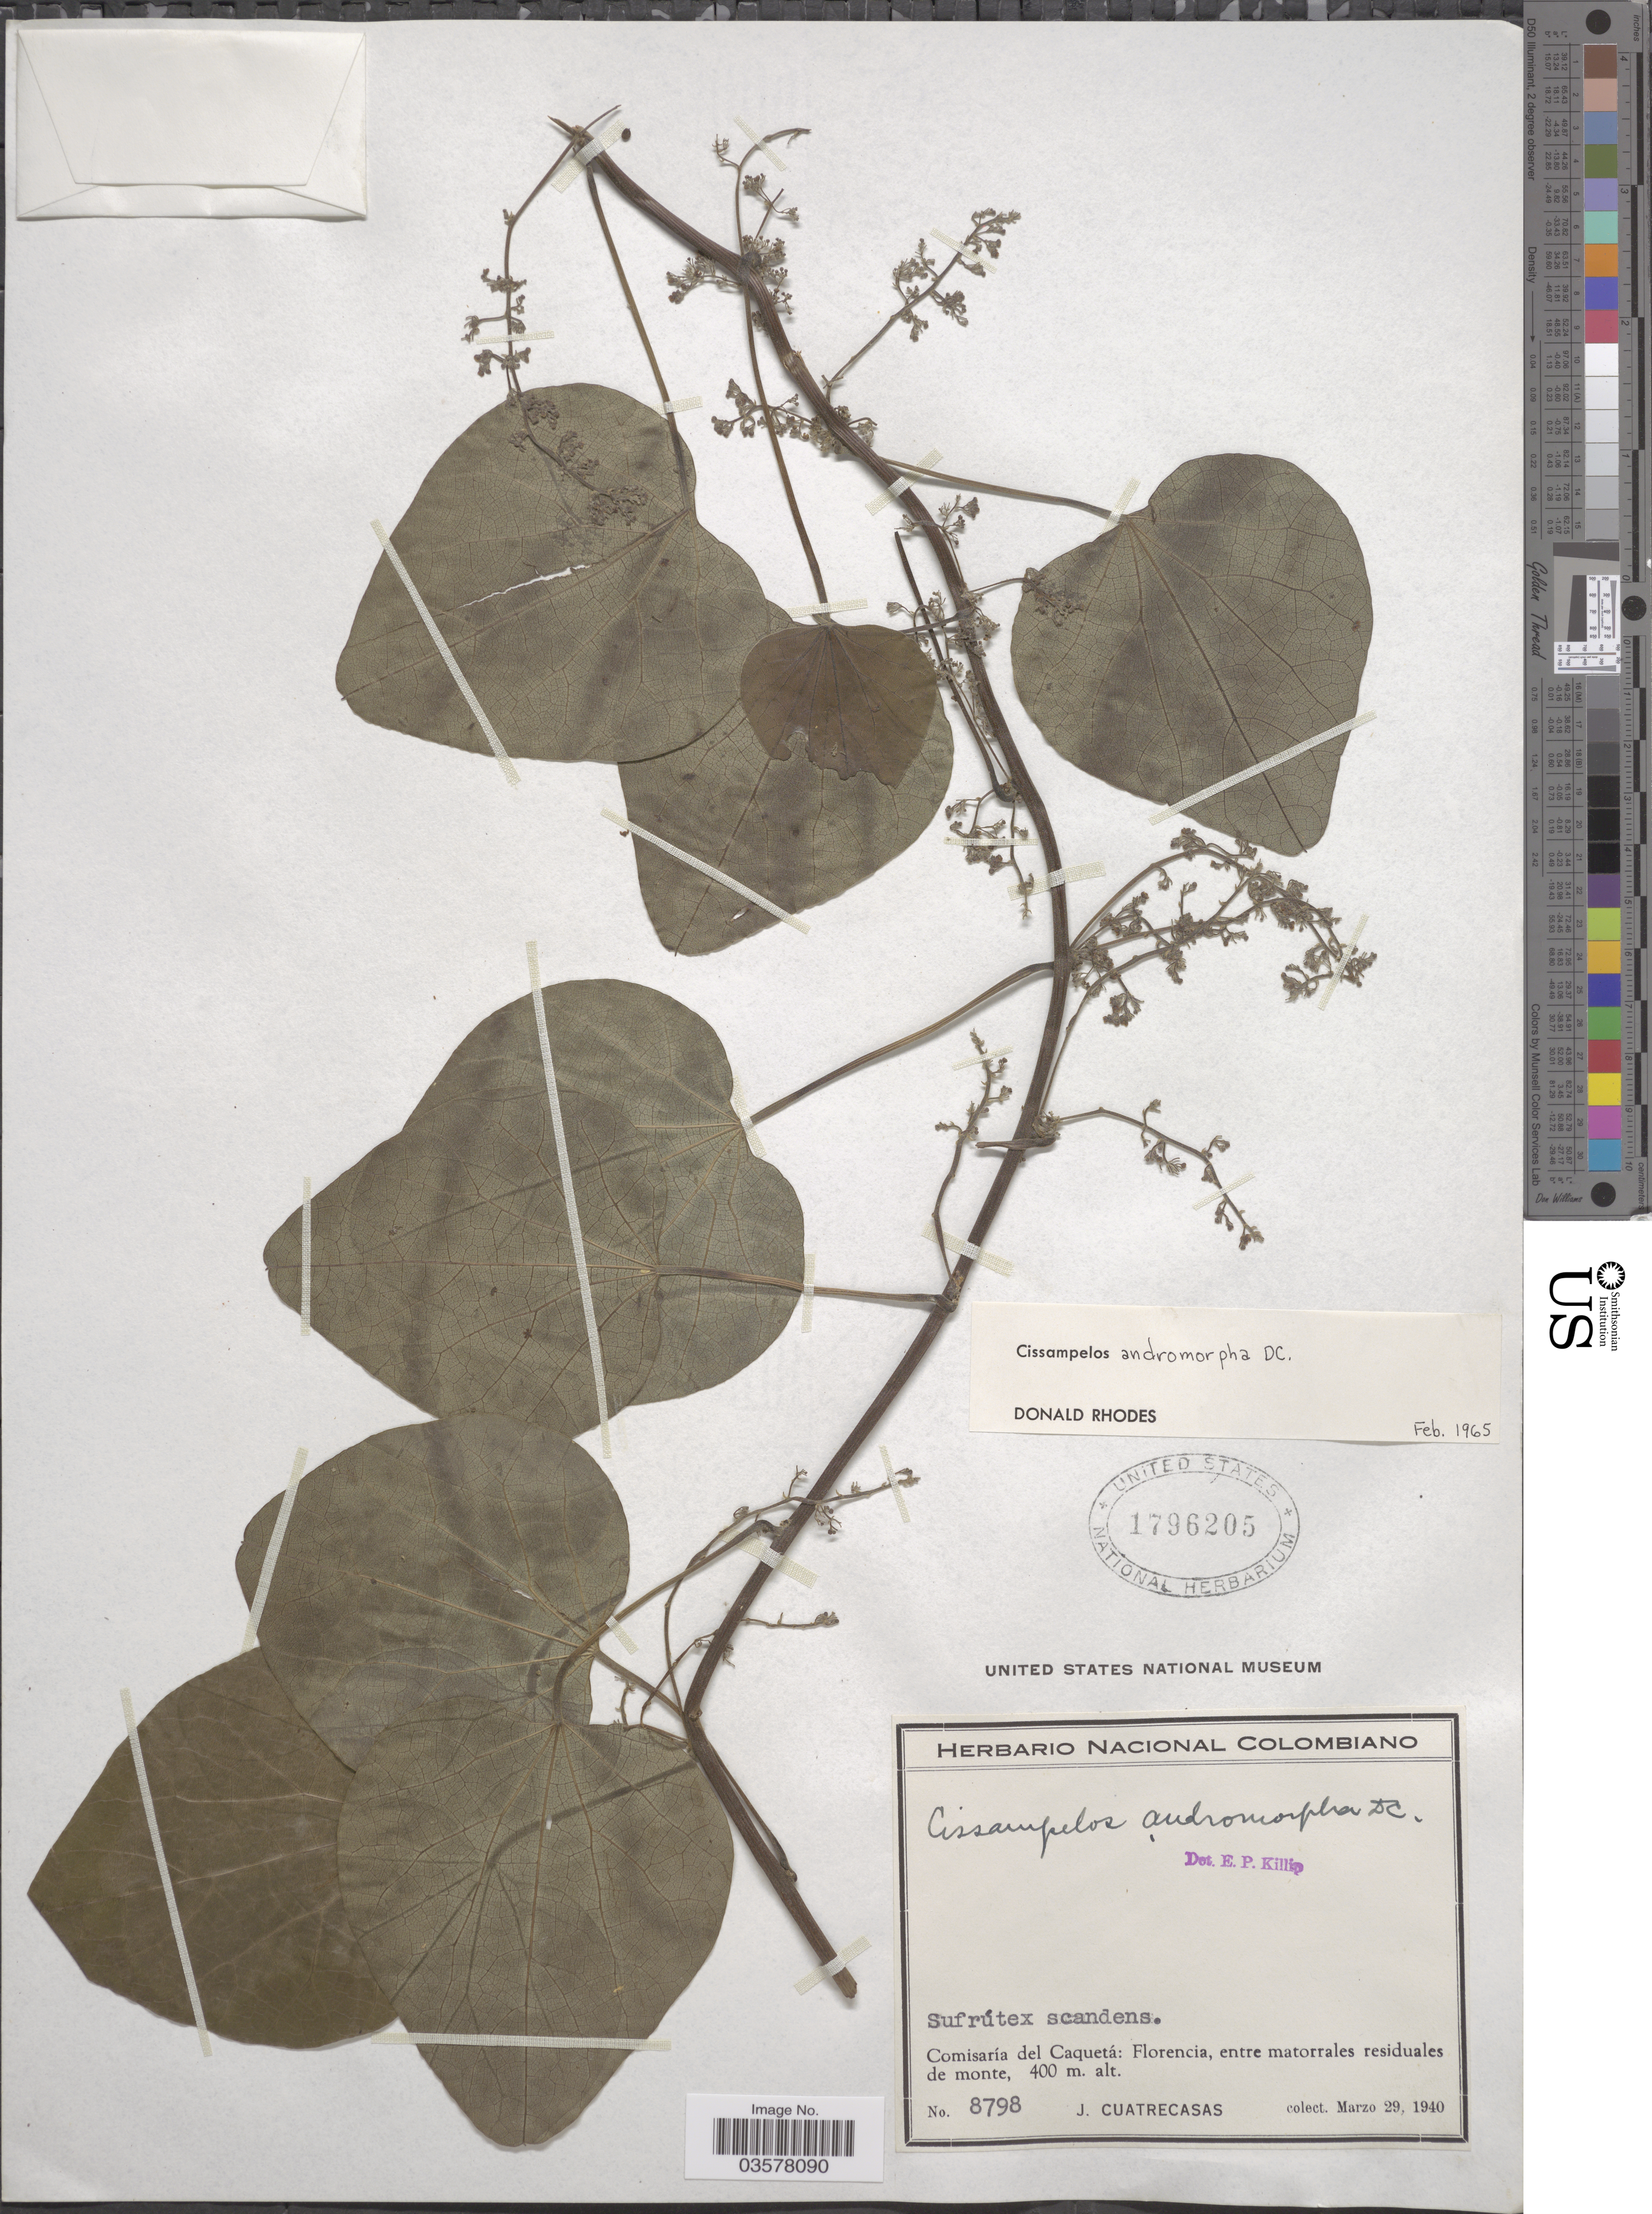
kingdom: Plantae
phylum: Tracheophyta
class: Magnoliopsida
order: Ranunculales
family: Menispermaceae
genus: Cissampelos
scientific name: Cissampelos andromorpha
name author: DC.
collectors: J. Cuatrecasas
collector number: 8798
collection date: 1940-03-29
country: Colombia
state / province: Caquetá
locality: Comisaría del Caqueta: Florencia, entre matorrales residuales de monte.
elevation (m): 400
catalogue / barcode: US 1796205